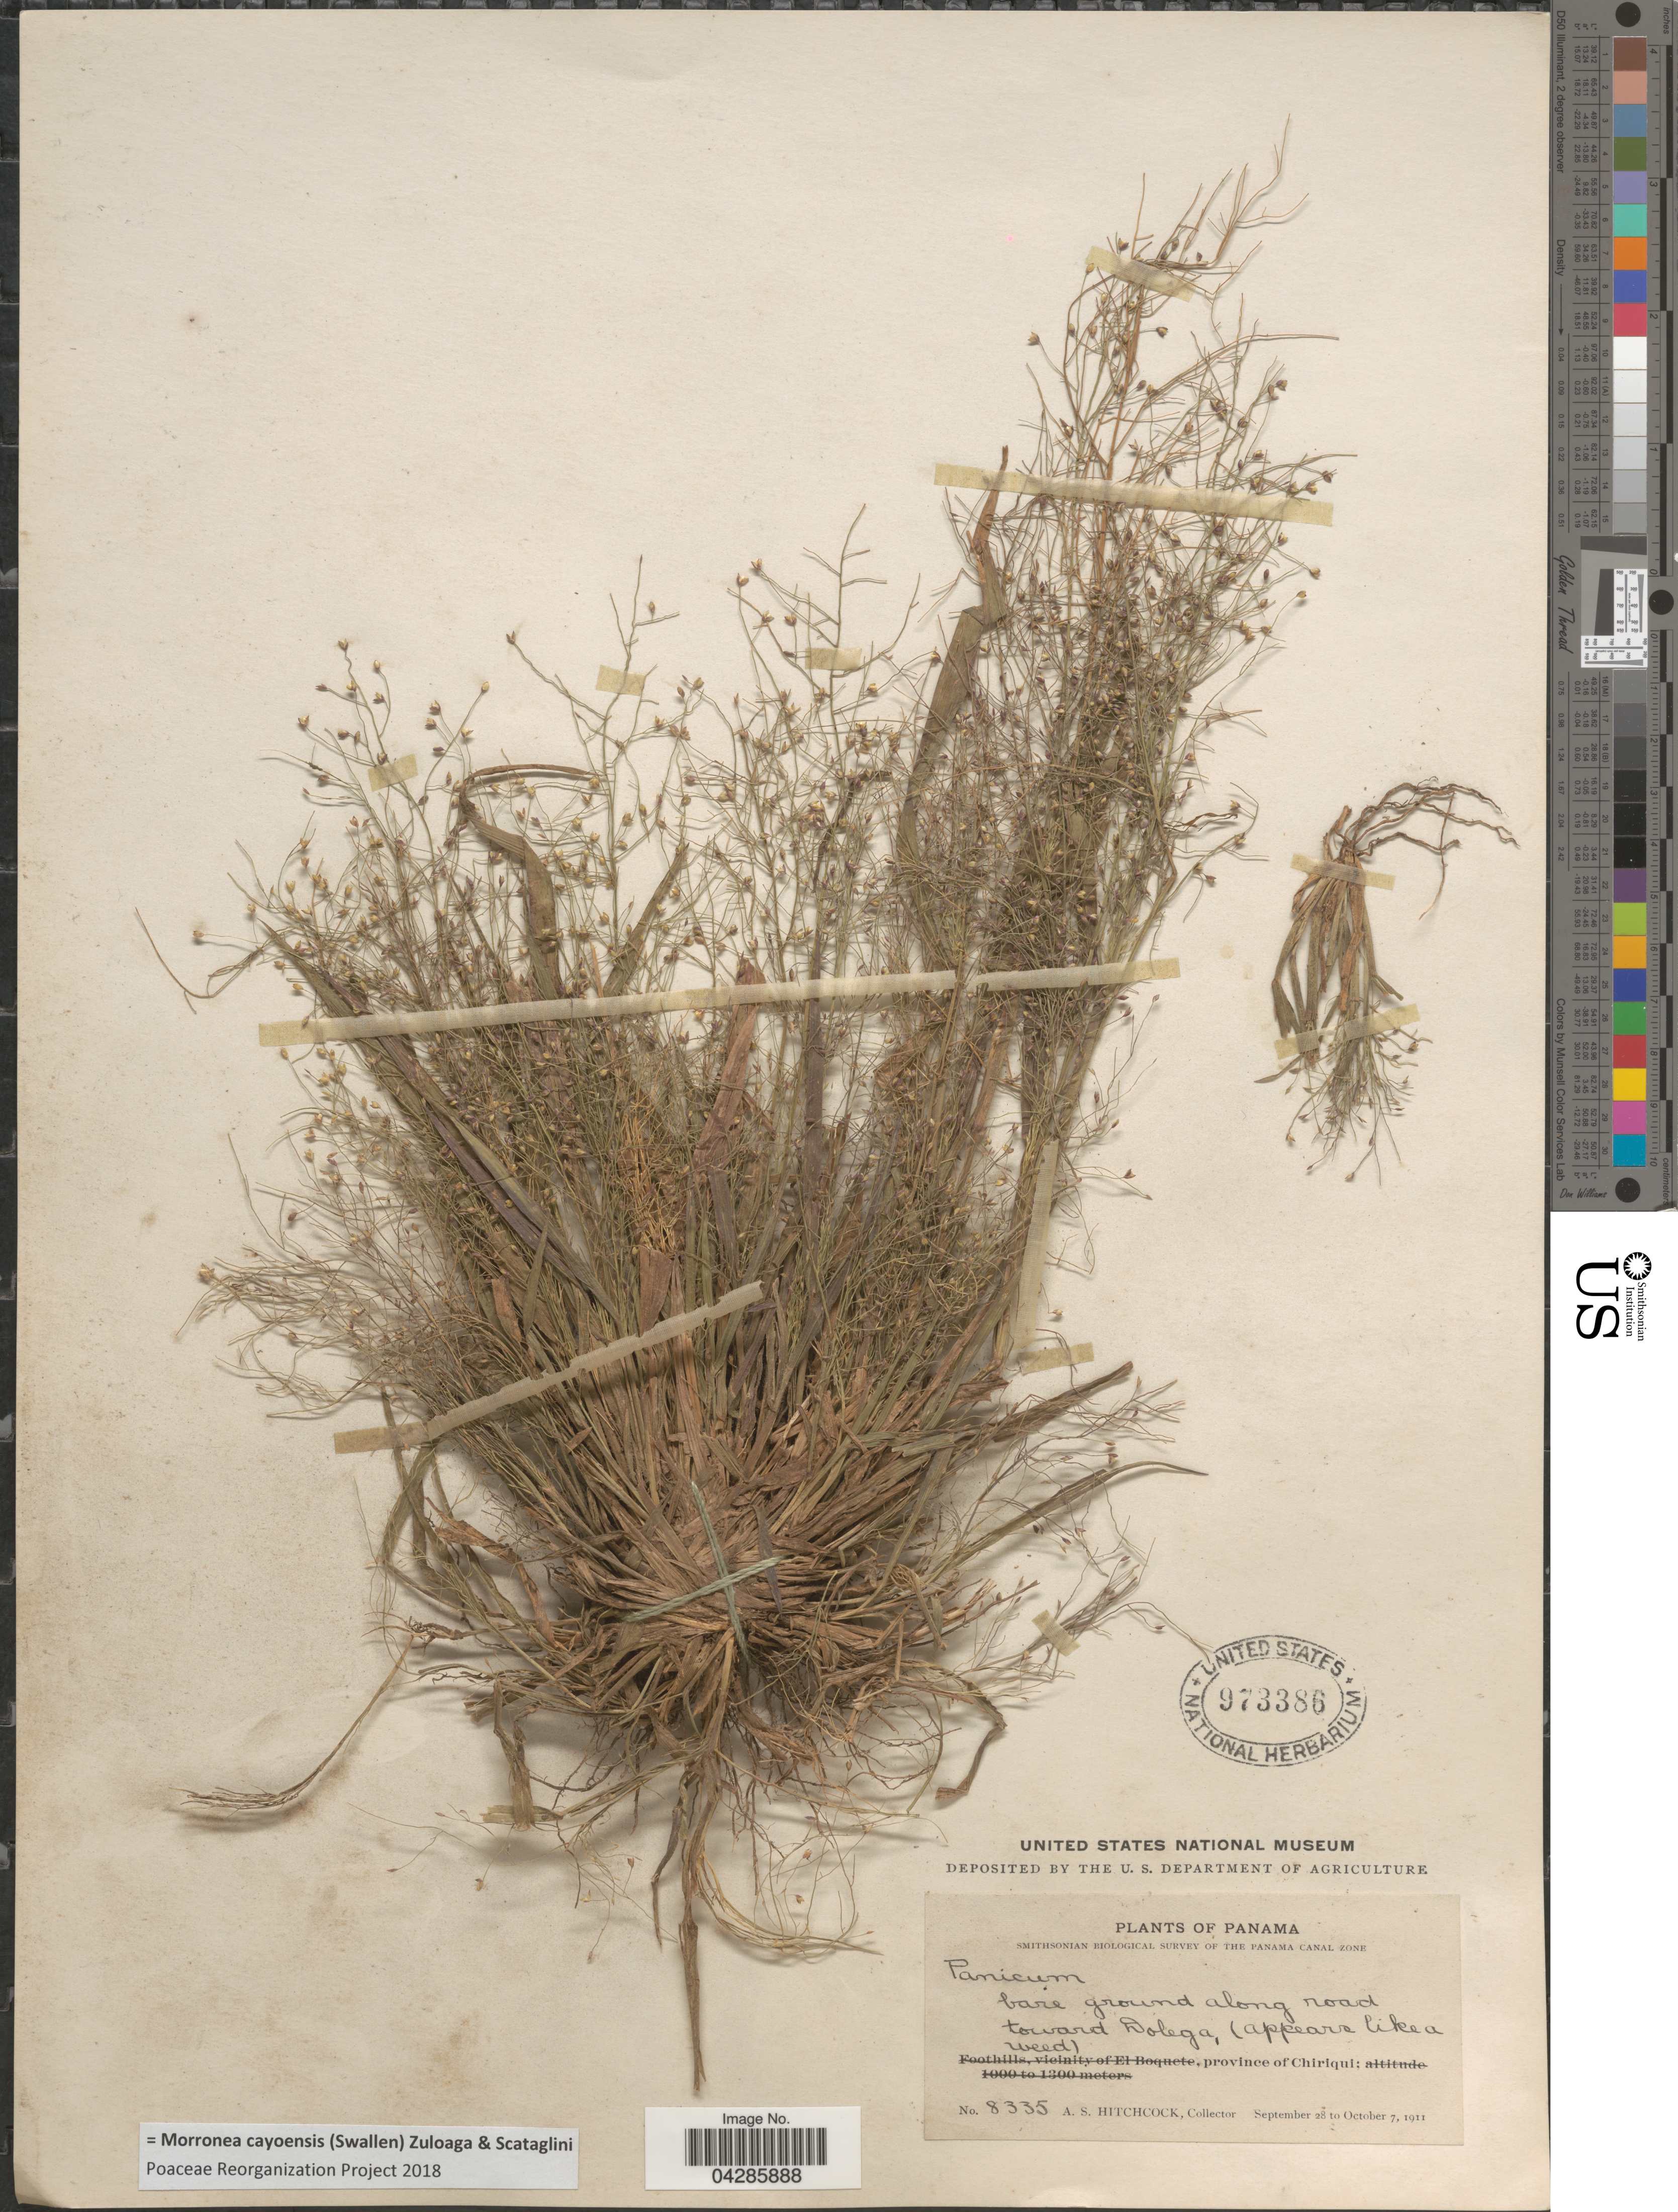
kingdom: Plantae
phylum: Tracheophyta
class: Liliopsida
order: Poales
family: Poaceae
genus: Morronea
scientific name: Morronea cayoensis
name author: (Swallen) Zuloaga & Scataglini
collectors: A. S. Hitchcock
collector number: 8335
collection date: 1911-09-28/1911-10-07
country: Panama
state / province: Chiriqui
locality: Smithsonian Biological Survey of the Panama Canal Zone. Bare ground along road toward Dolega, province of Chiriqui.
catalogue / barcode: US 973386